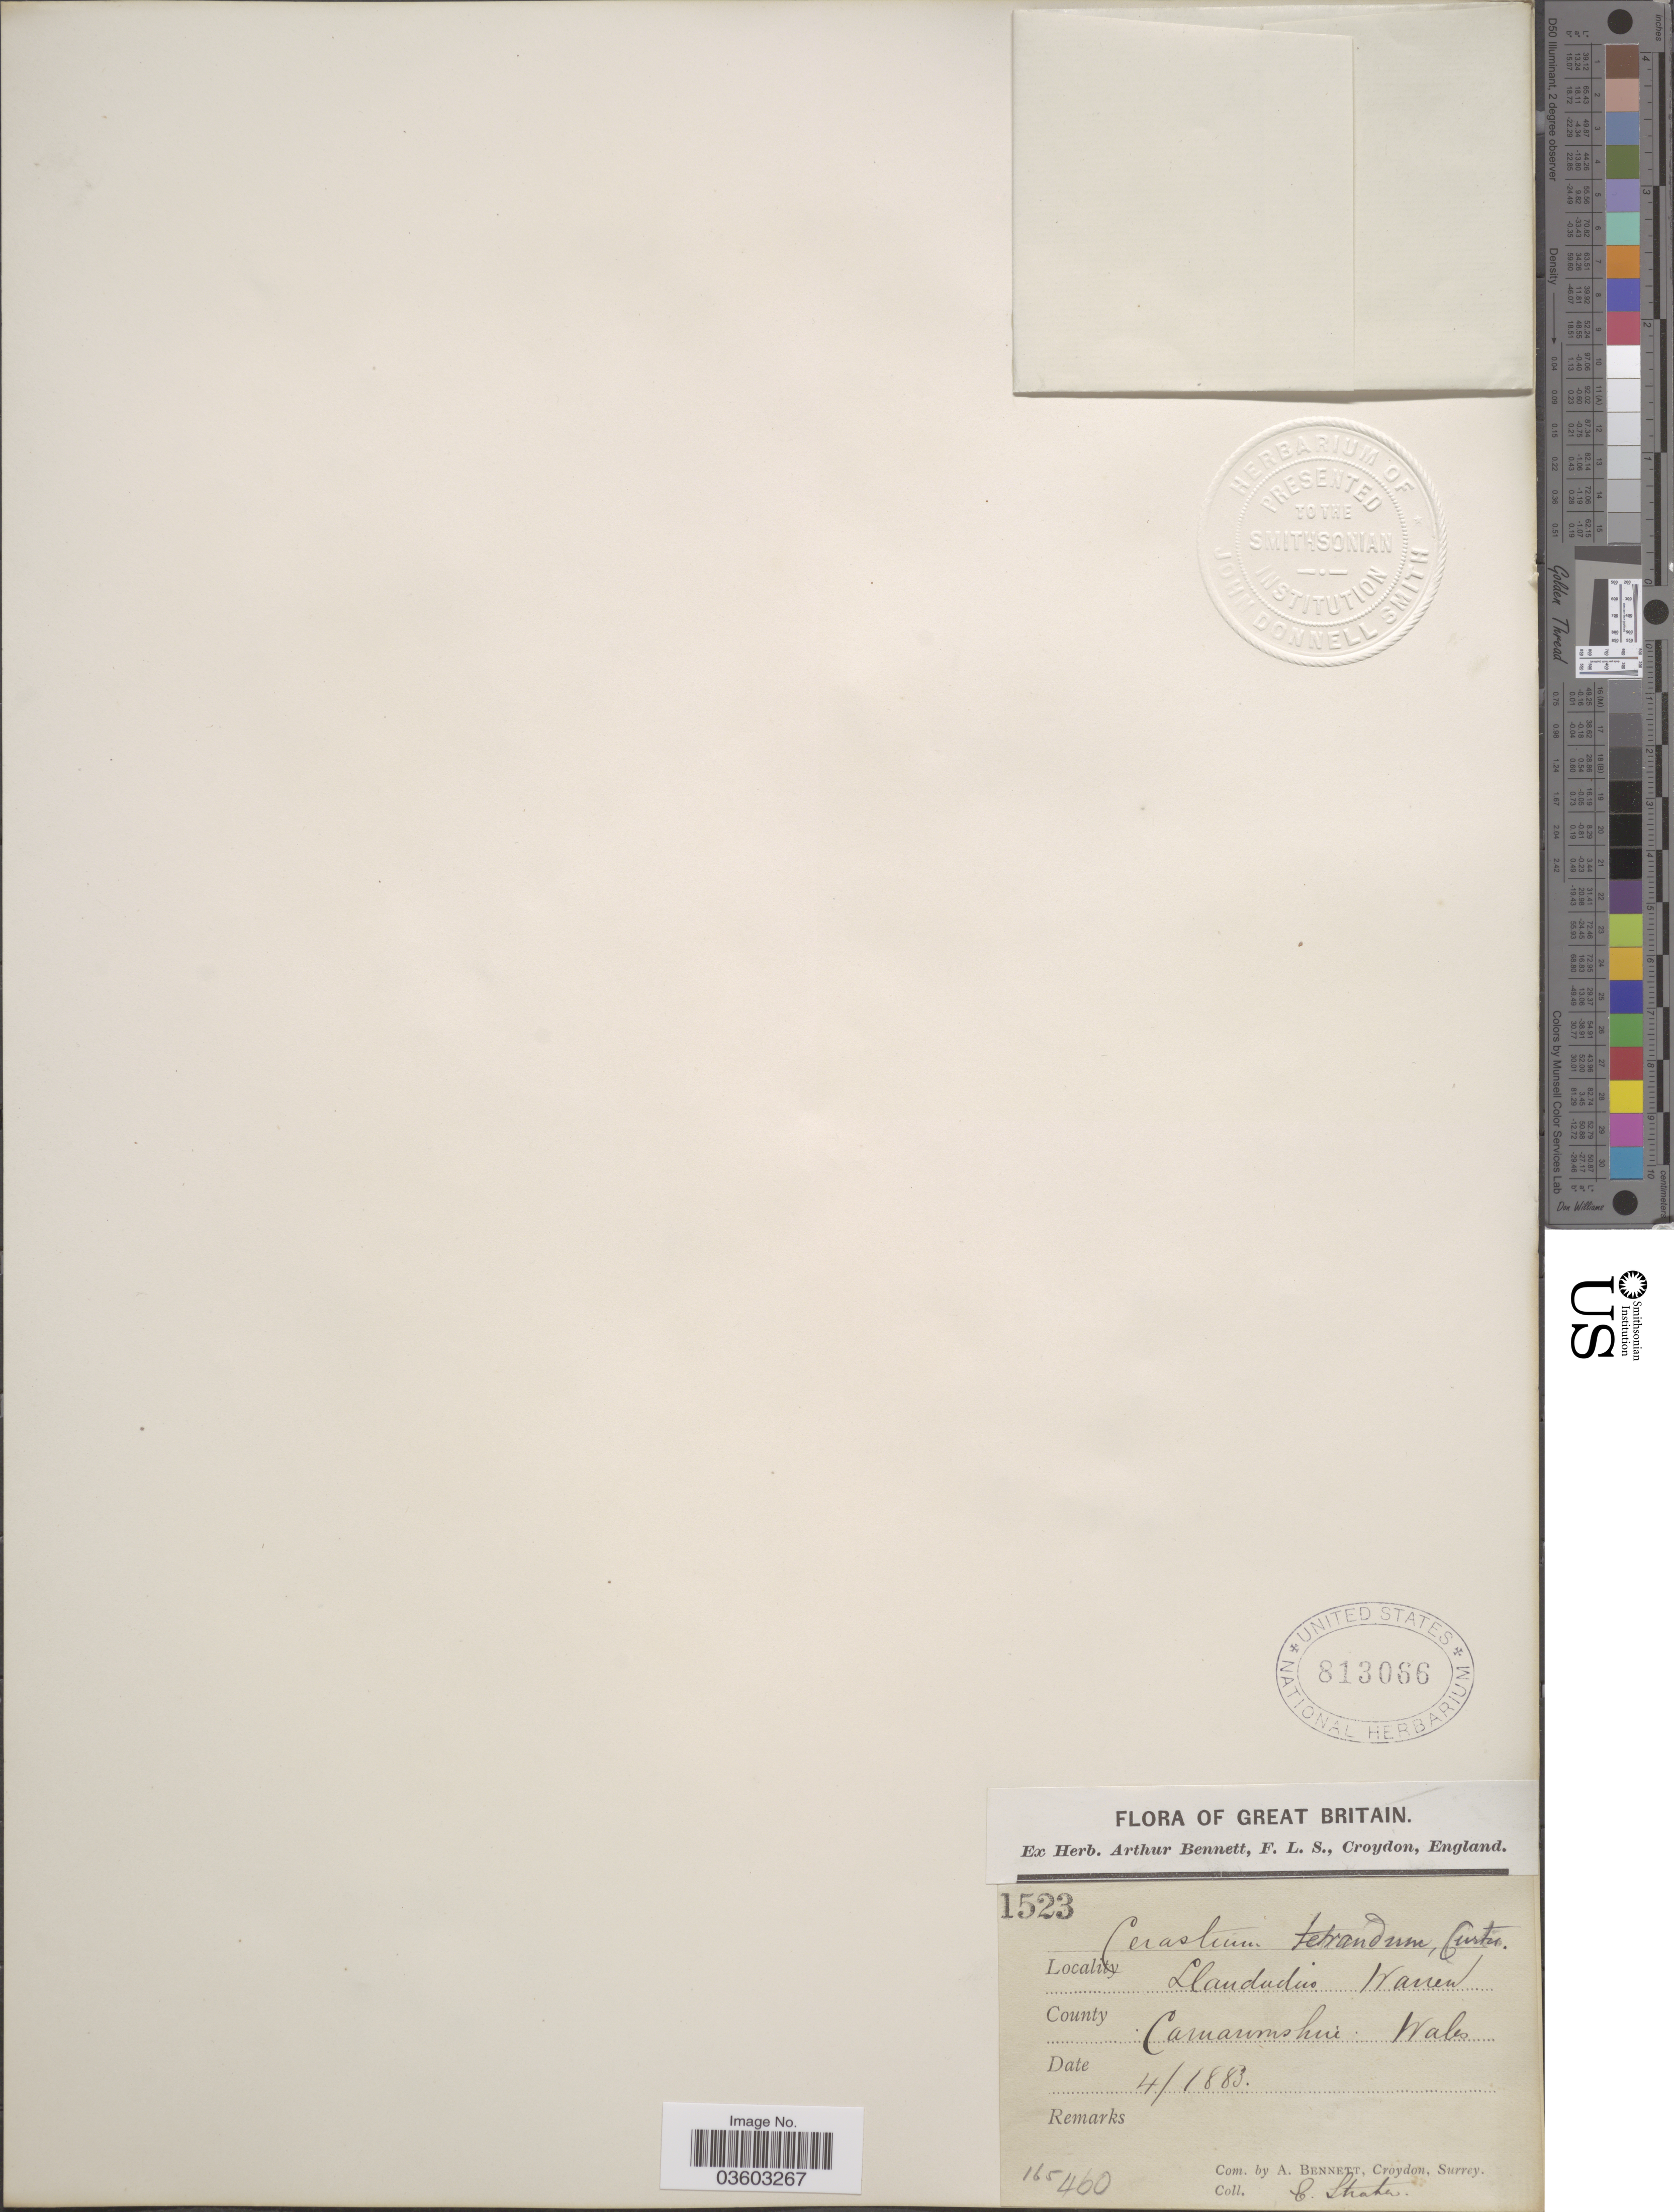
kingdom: Plantae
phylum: Tracheophyta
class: Magnoliopsida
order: Caryophyllales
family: Caryophyllaceae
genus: Cerastium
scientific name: Cerastium tetrandrum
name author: Curtis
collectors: E. Straker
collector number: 1523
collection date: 1883-04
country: United Kingdom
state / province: Wales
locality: Carnarvonshire (Caernarvonshire)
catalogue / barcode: US 813066